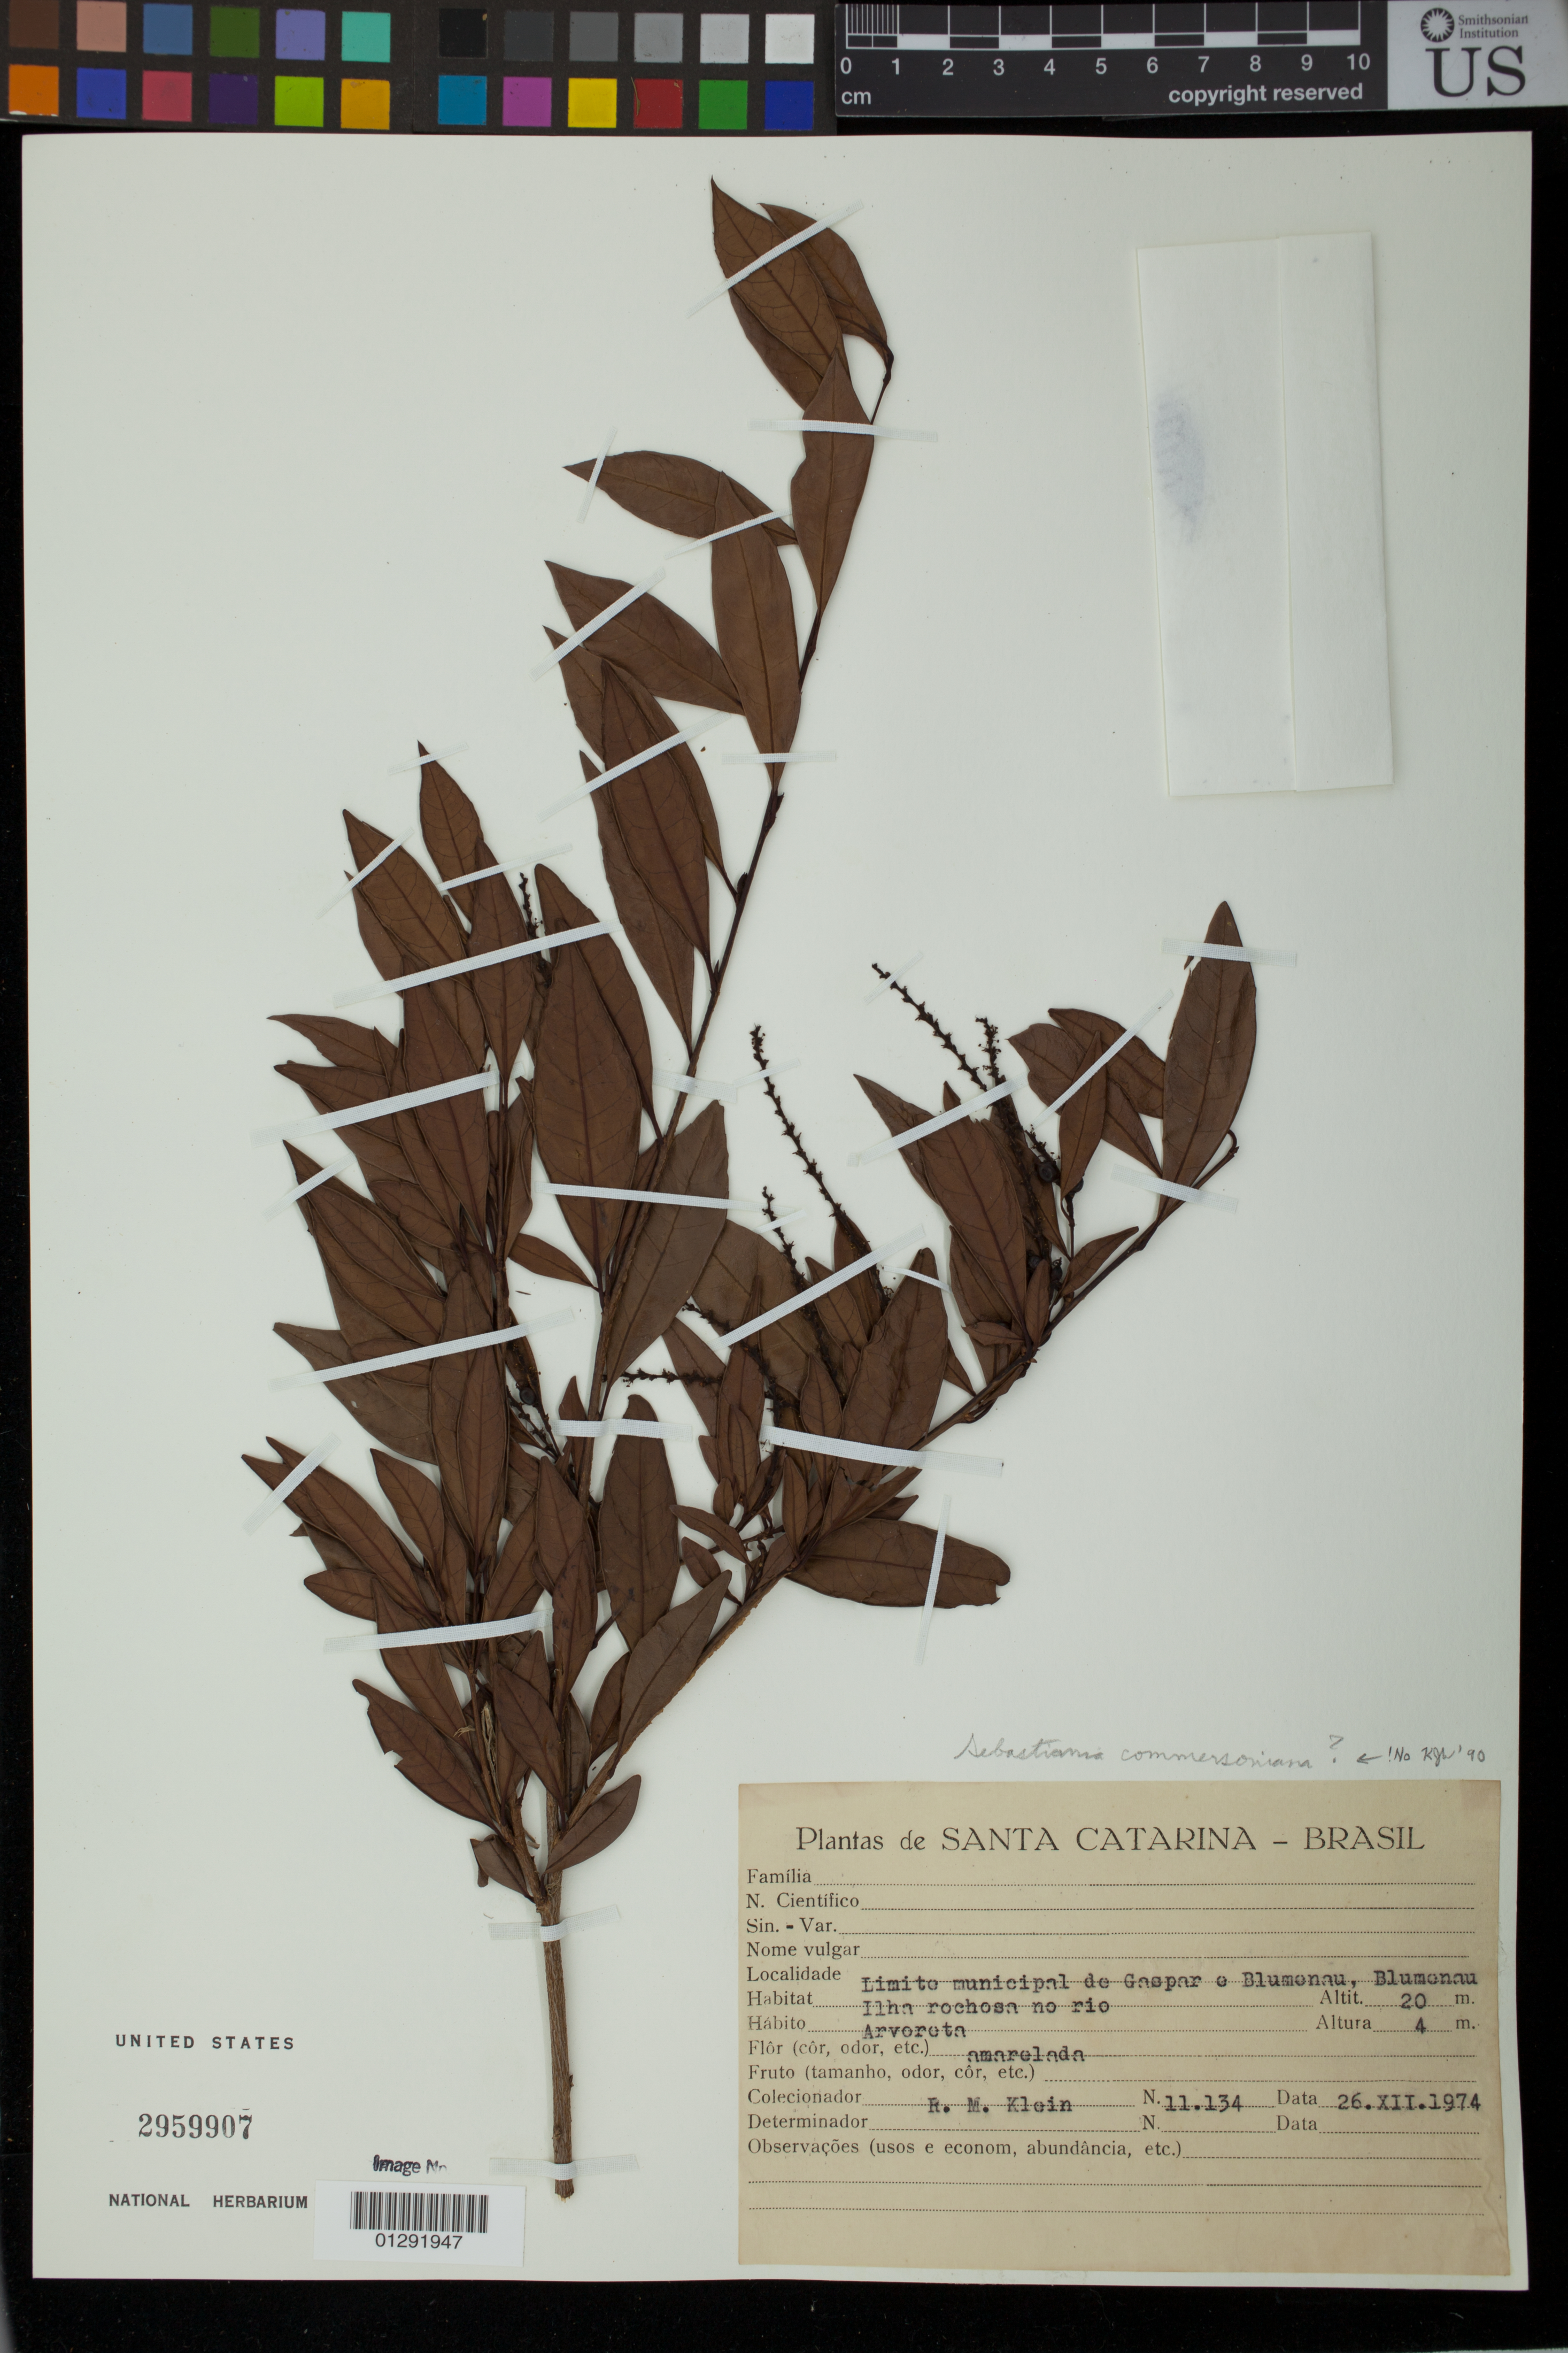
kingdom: Plantae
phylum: Tracheophyta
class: Magnoliopsida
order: Malpighiales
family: Euphorbiaceae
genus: Sebastiania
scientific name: Sebastiania sp.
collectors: R. M. Klein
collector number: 11134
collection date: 1974-12-26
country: Brazil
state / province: Santa Catarina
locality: Limite municipal de Gaspar e Blumenau, Blumenau. Ilha rochosa no rio.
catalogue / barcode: US 2959907